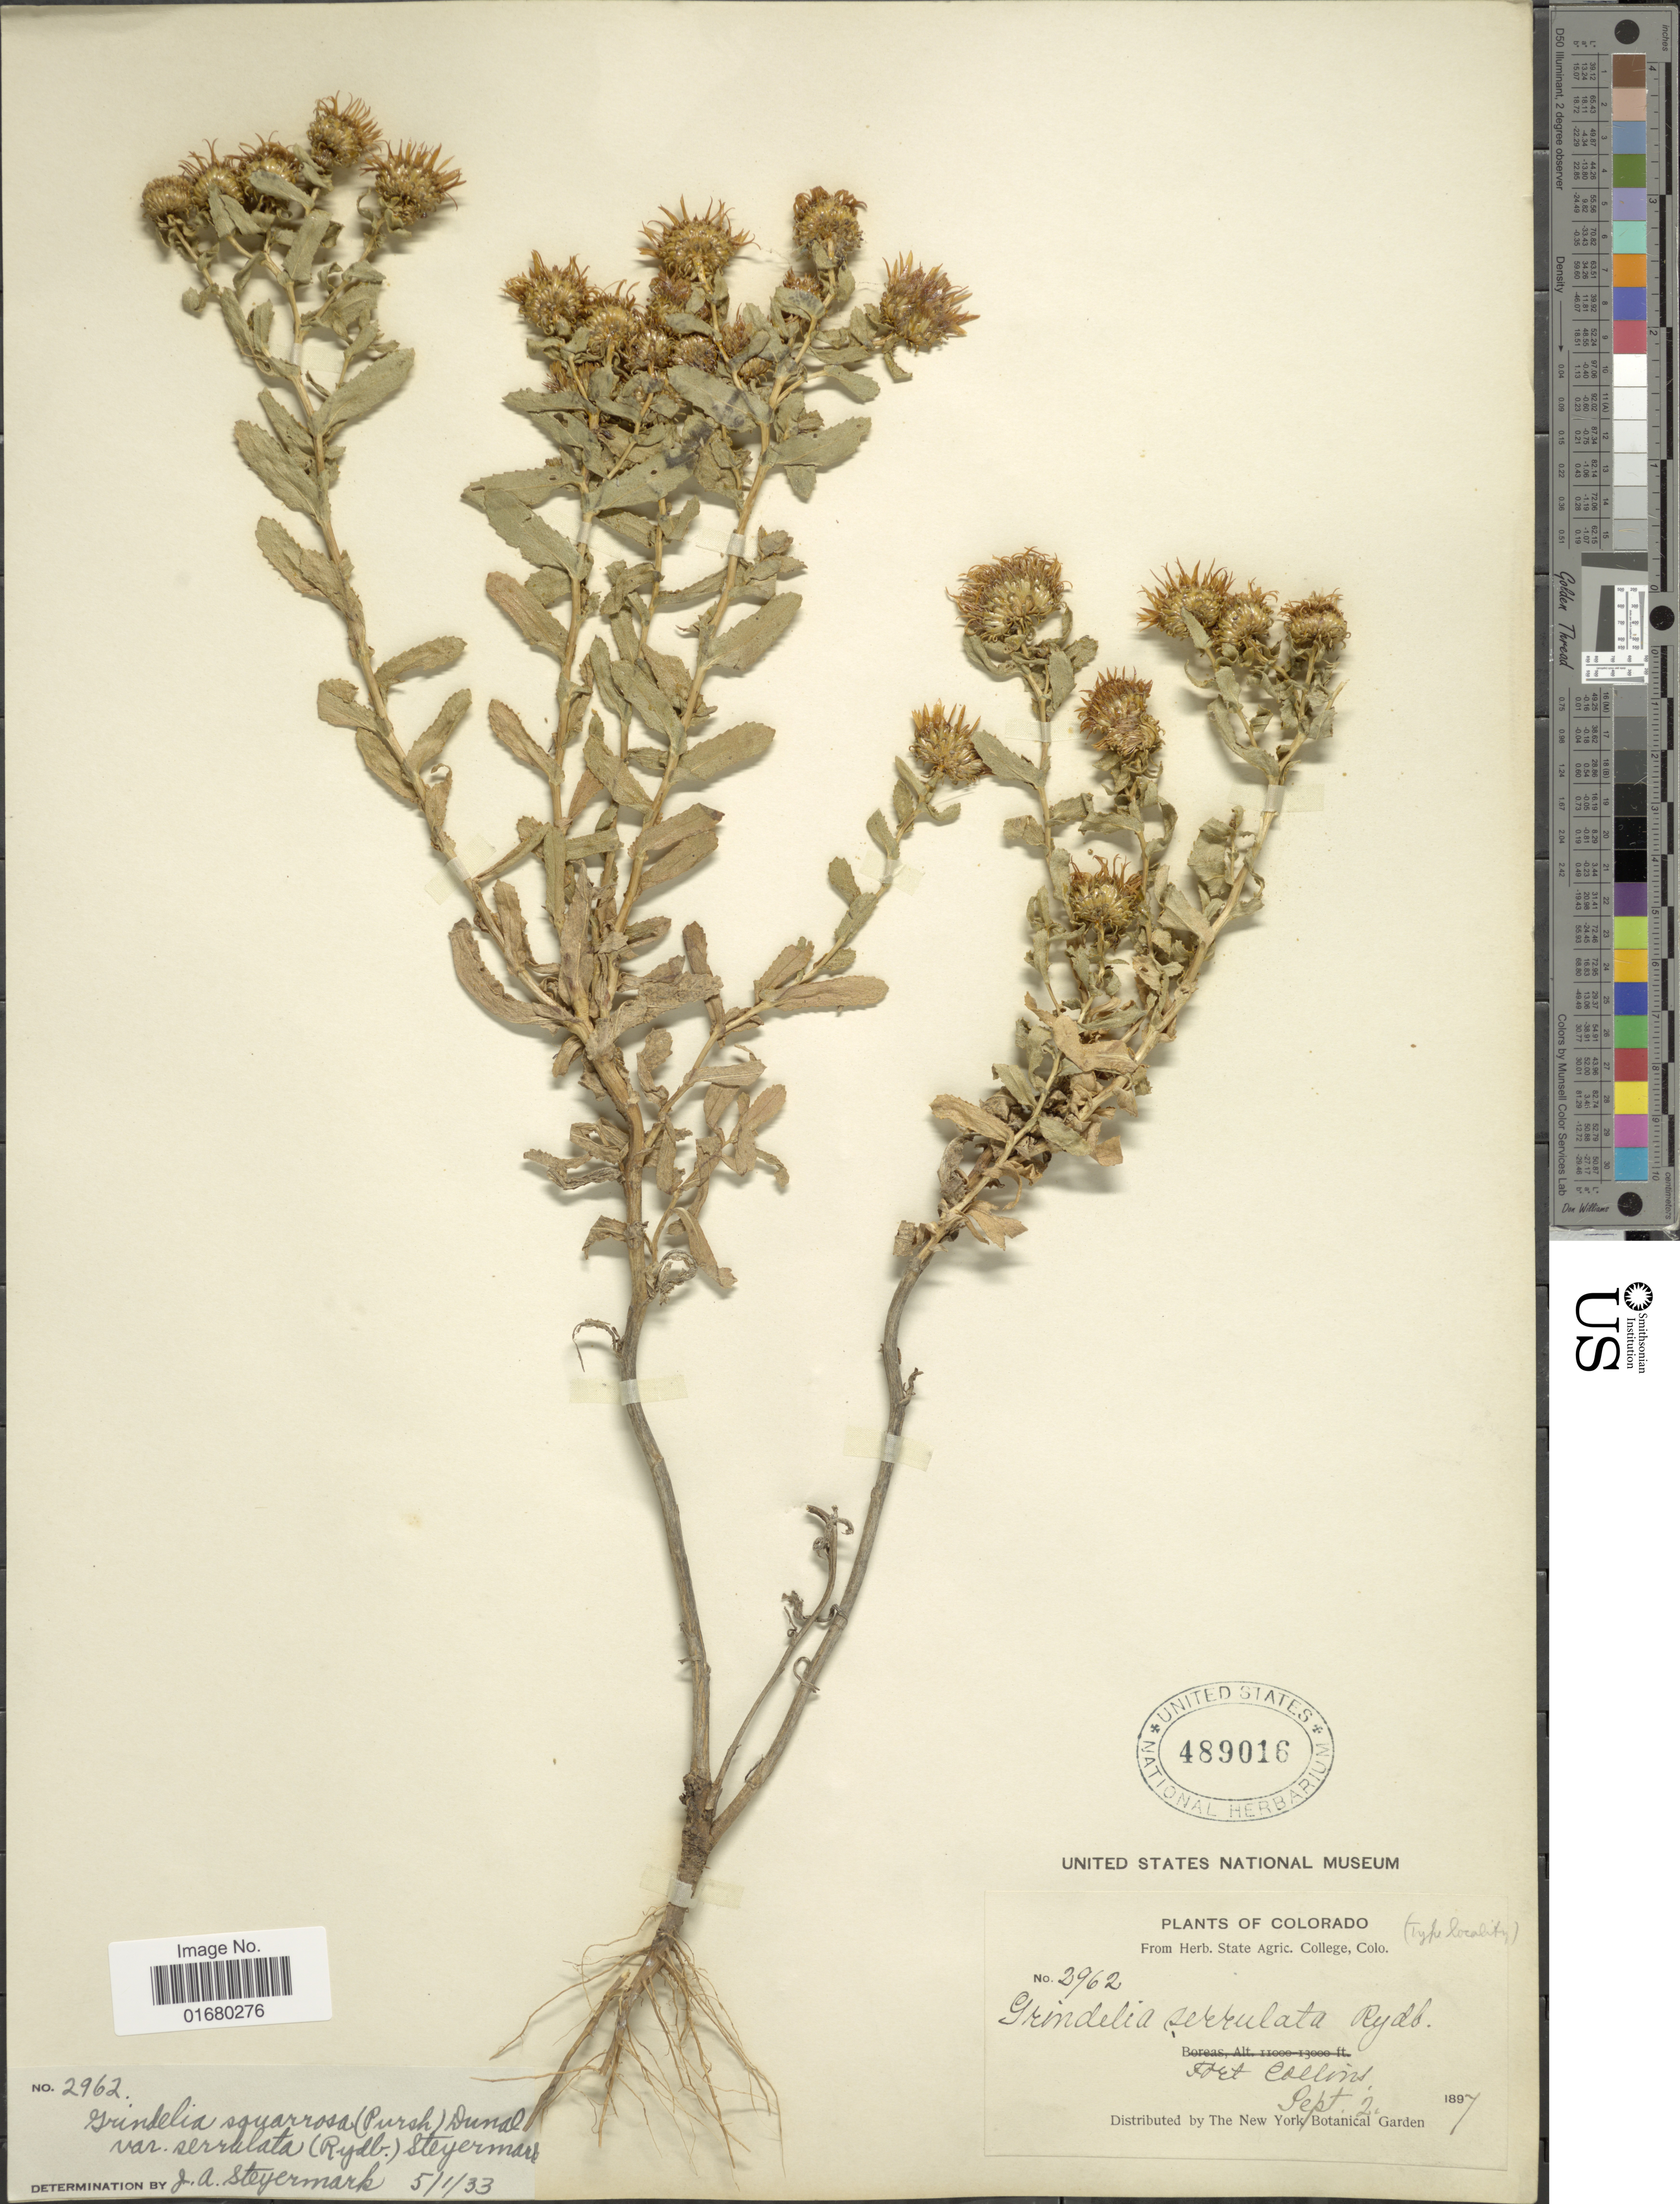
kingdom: Plantae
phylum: Tracheophyta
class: Magnoliopsida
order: Asterales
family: Asteraceae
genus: Grindelia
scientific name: Grindelia squarrosa var. serrulata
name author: (Rydb.) Steyerm.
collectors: ex herb. State Agric. College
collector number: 2962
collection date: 1897-09-02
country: United States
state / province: Colorado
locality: Fort Collins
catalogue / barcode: US 489016